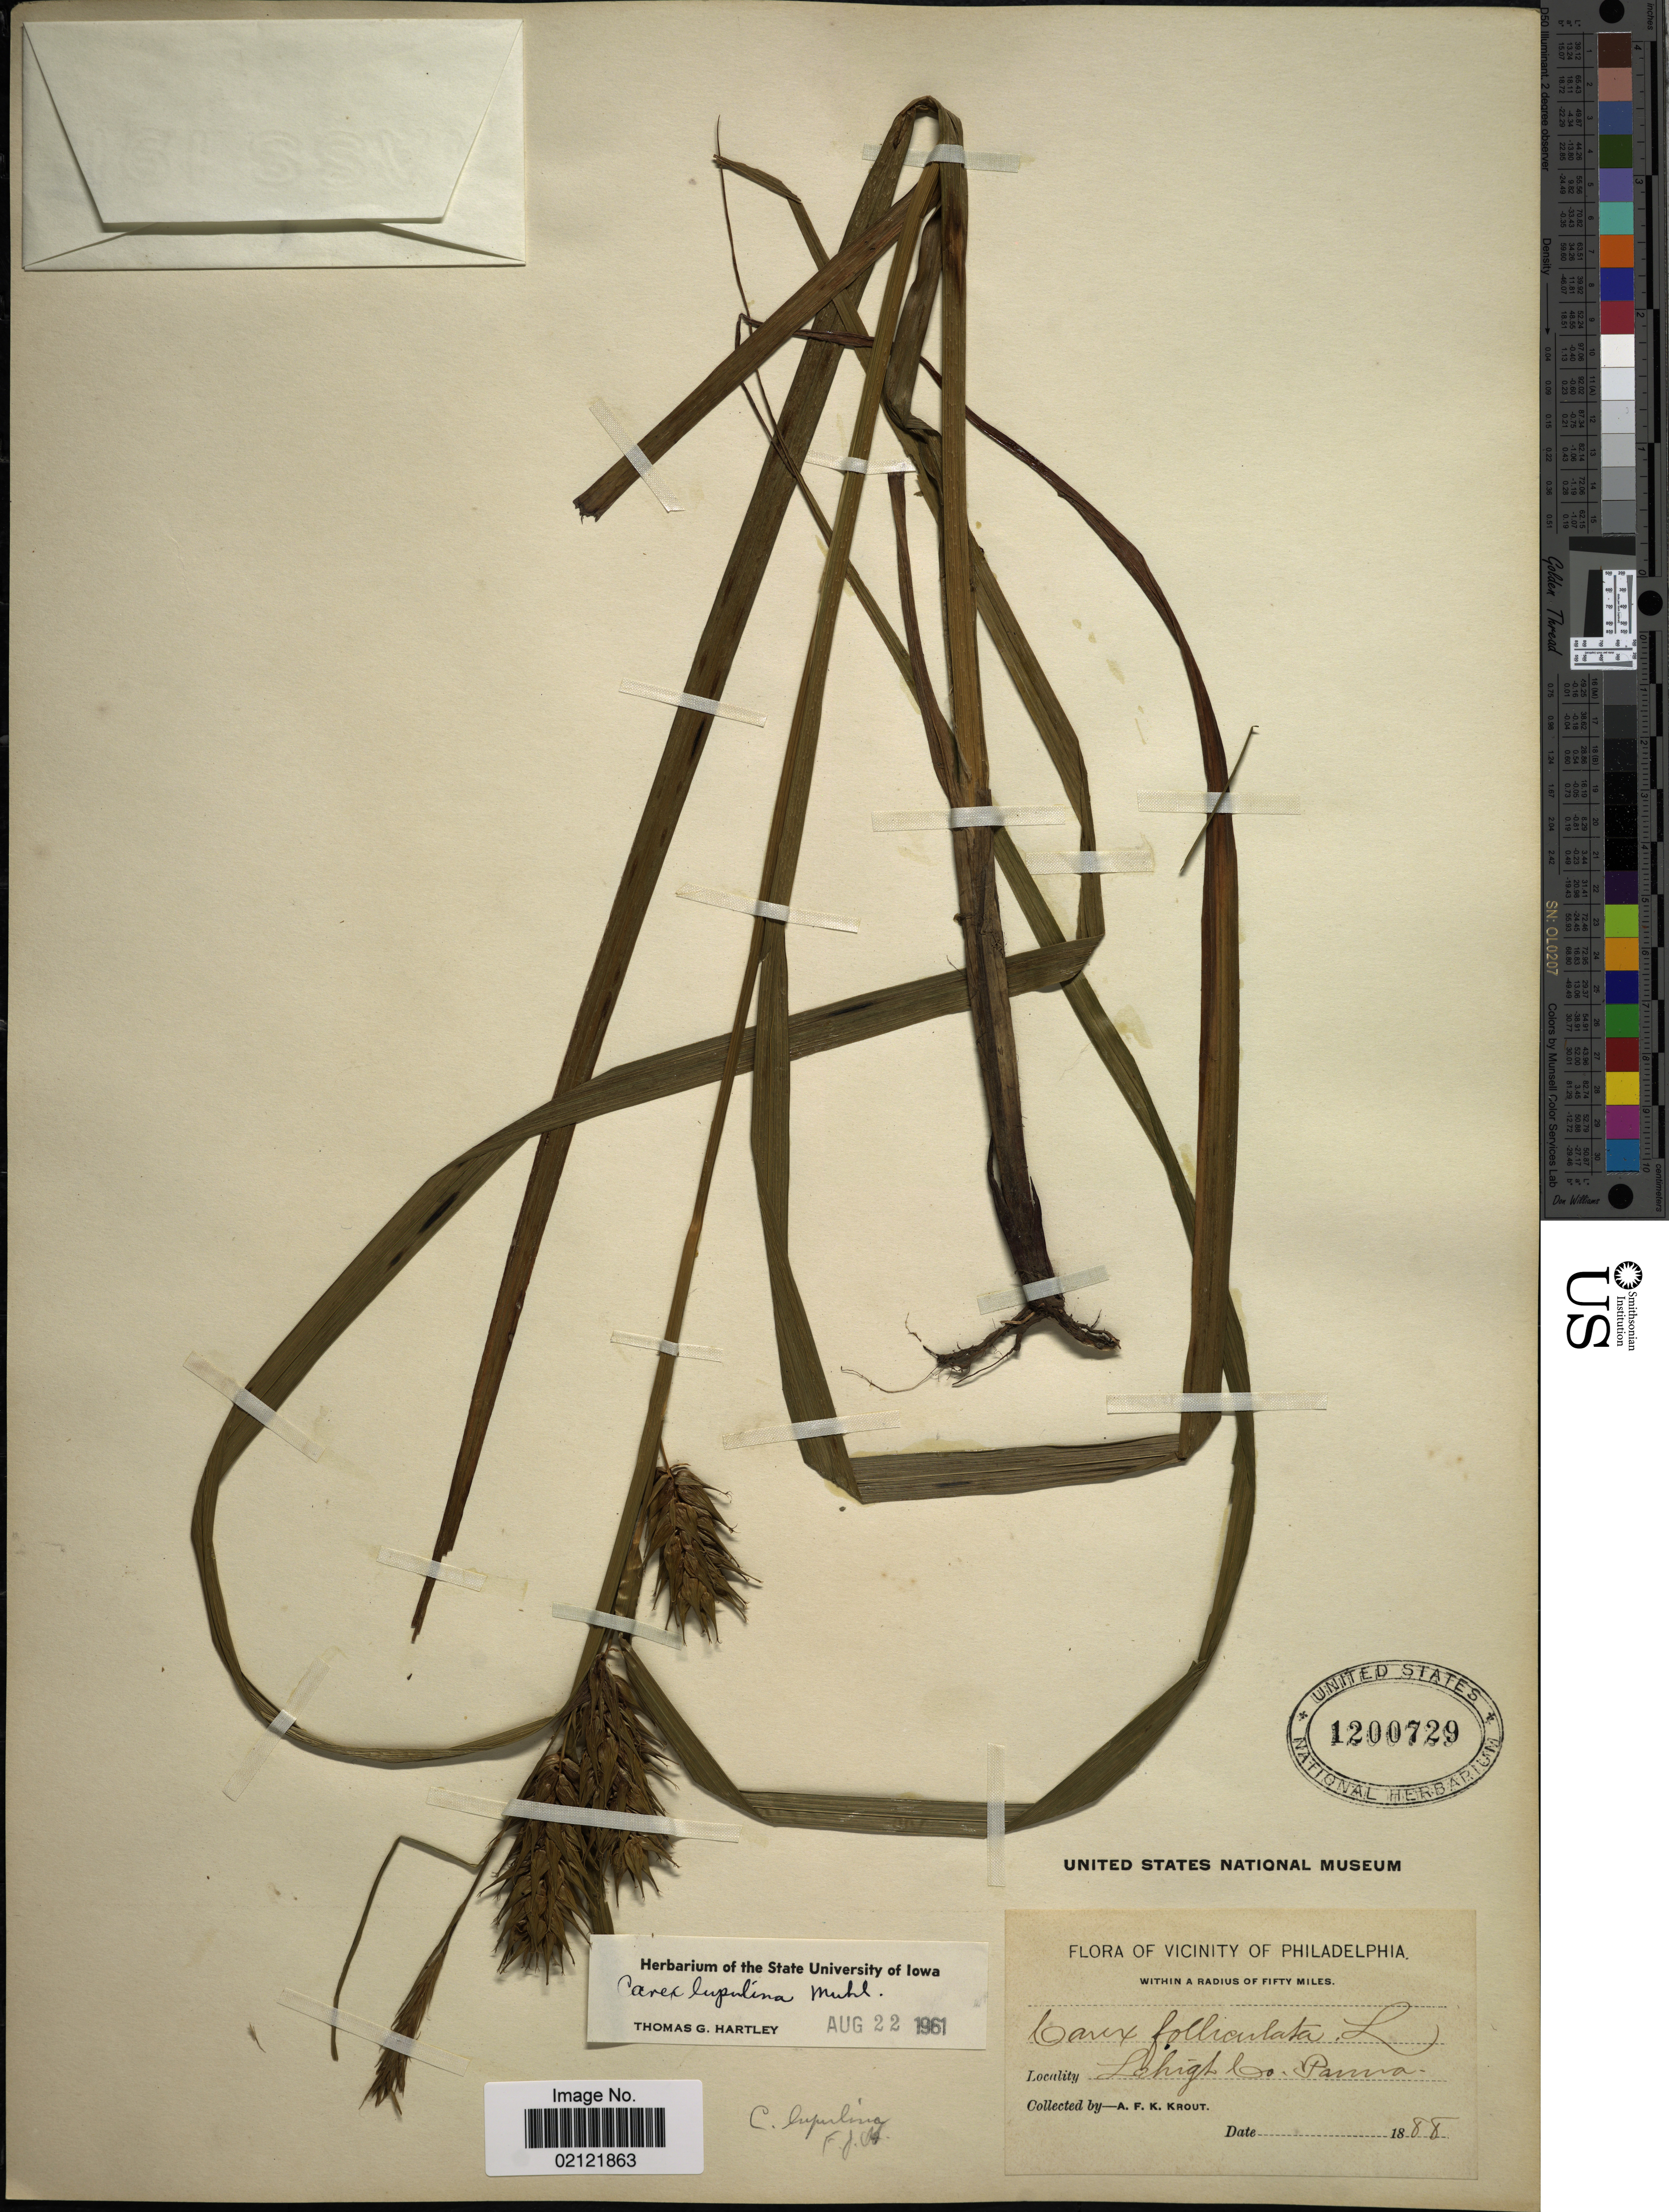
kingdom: Plantae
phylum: Tracheophyta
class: Liliopsida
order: Poales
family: Cyperaceae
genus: Carex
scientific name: Carex lupulina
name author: Muhl. ex Willd.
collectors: A. Krout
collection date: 1888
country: United States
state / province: Pennsylvania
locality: Vicinity of Philadelphia within a Radius of fifty miles. Lehigh Co.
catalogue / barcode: US 1200729